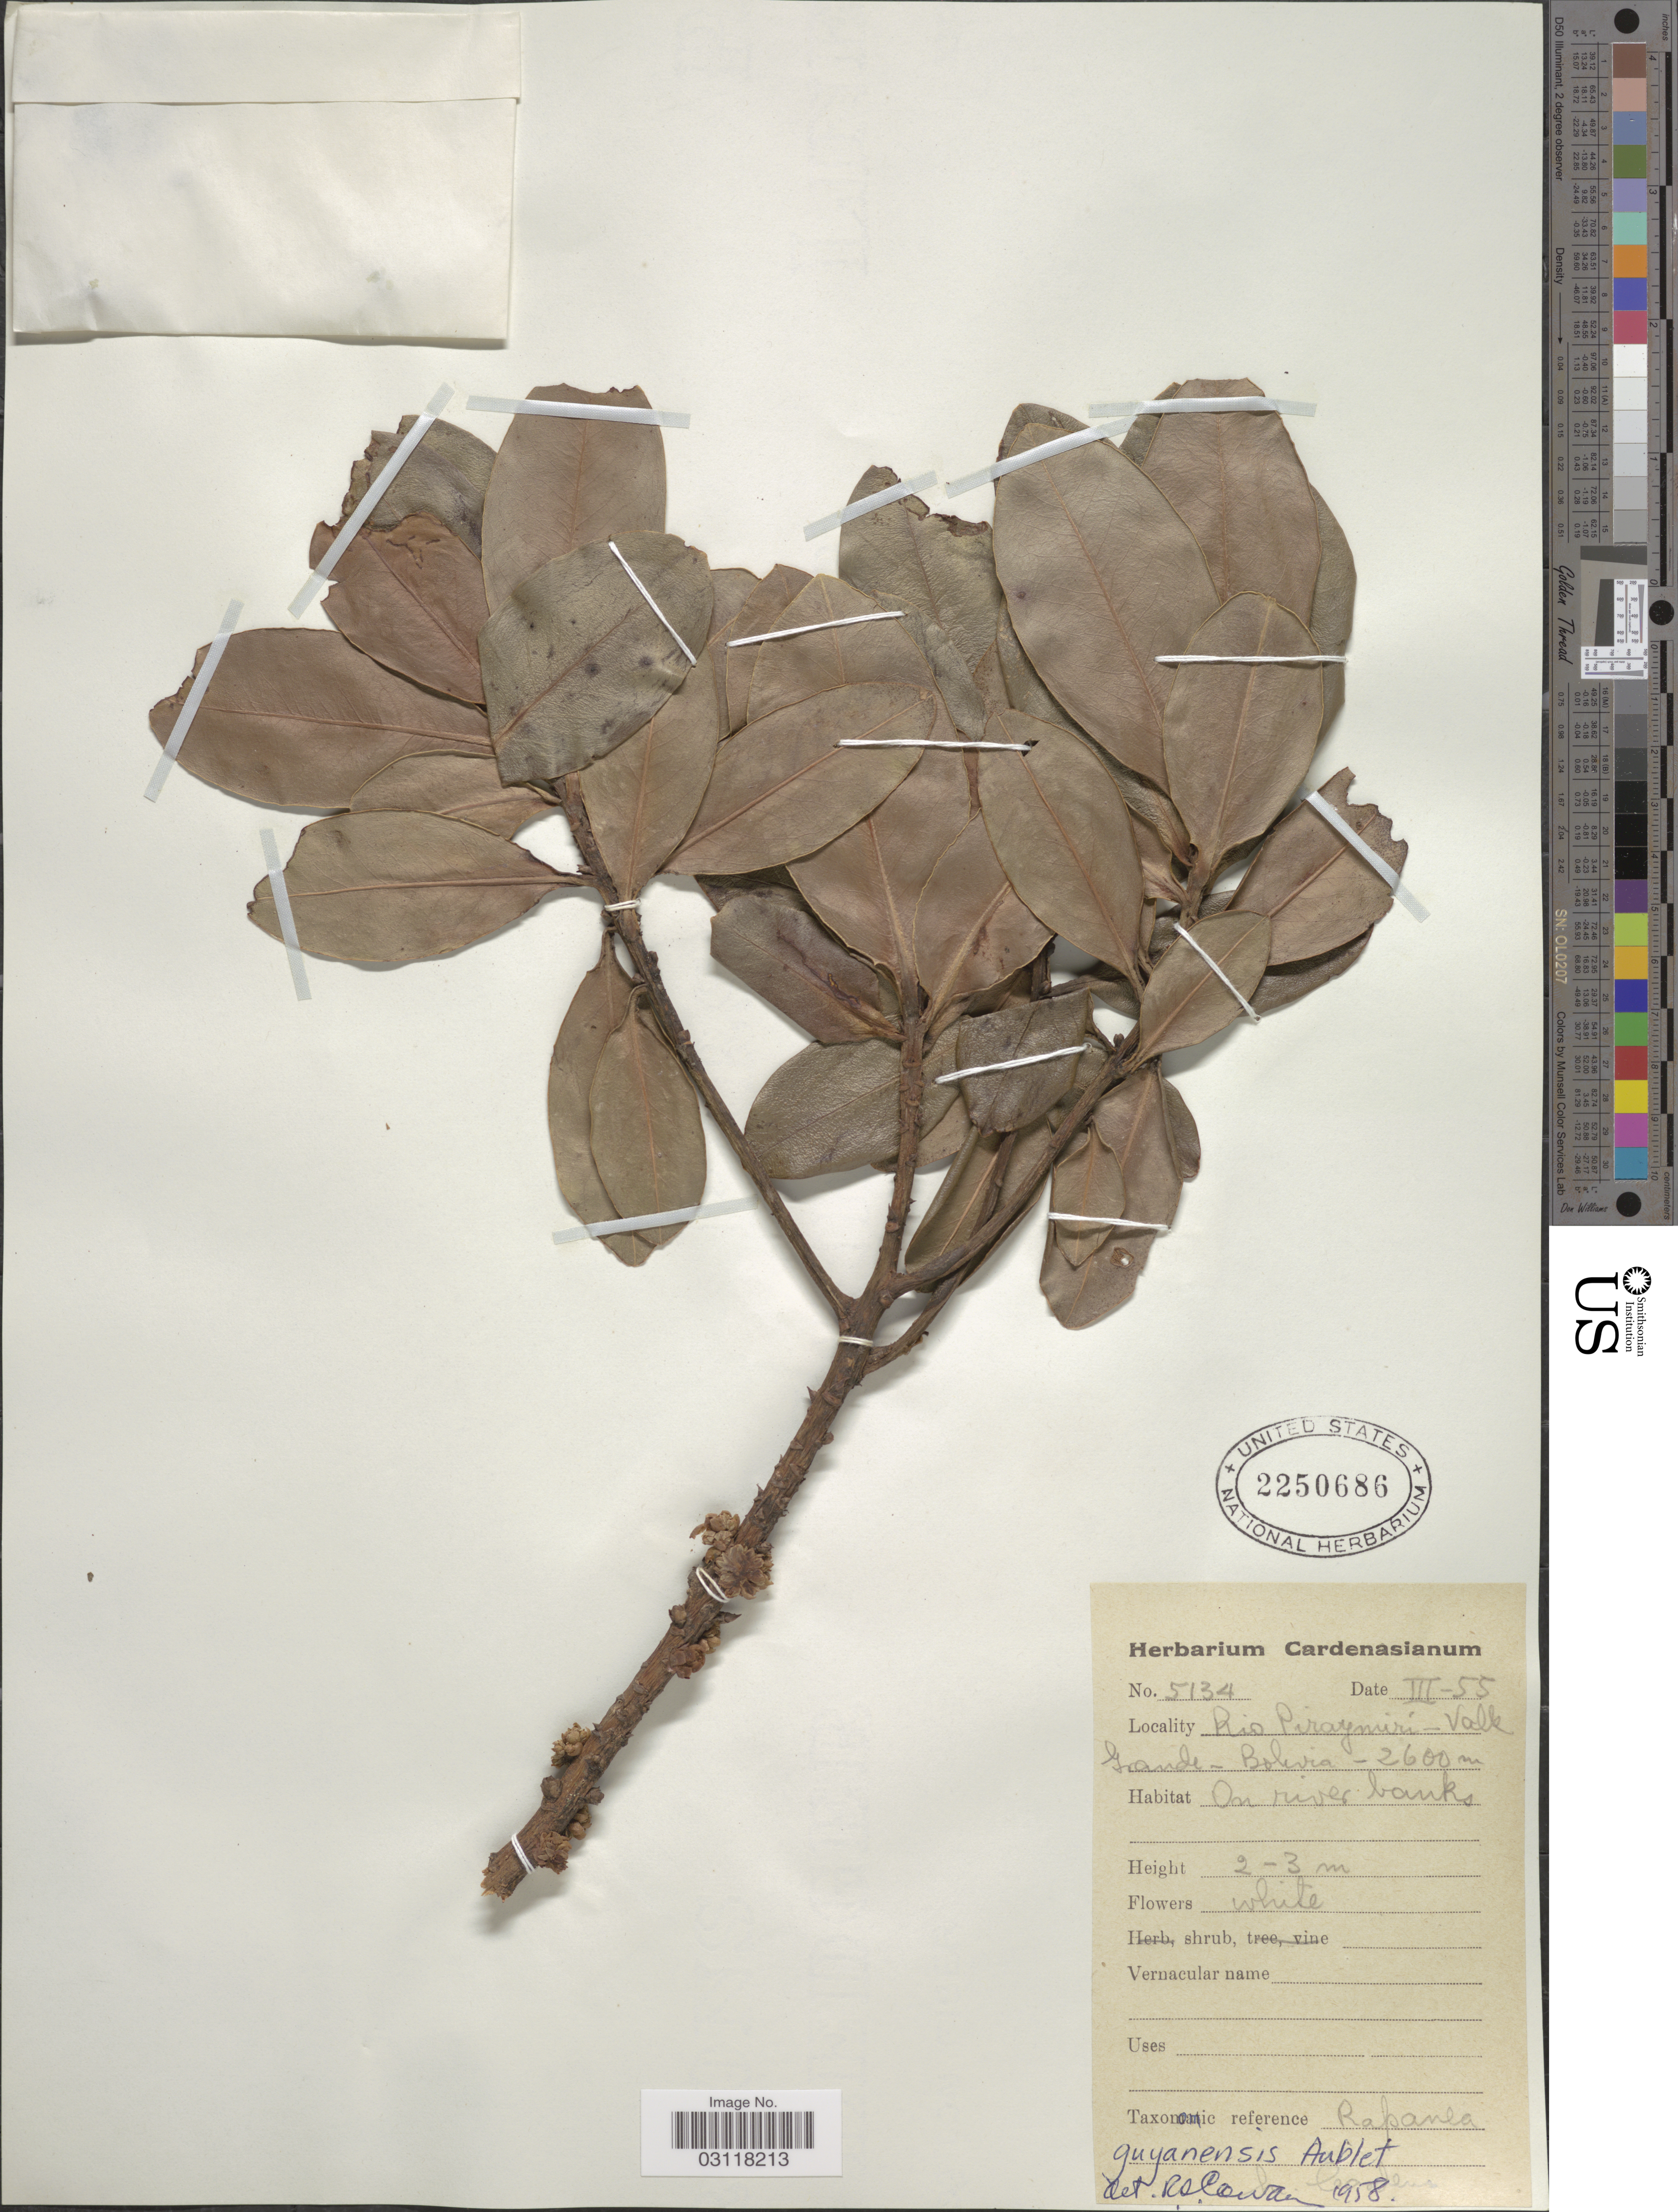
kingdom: Plantae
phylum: Tracheophyta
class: Magnoliopsida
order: Ericales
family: Primulaceae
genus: Rapanea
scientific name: Rapanea guianensis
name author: Aubl.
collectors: M. Cárdenas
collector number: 5134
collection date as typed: Transcribed d/m/y: /3/55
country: Colombia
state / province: Valle del Cauca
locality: Rio Piraymirí - Valle Grande.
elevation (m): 2600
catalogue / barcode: US 2250686